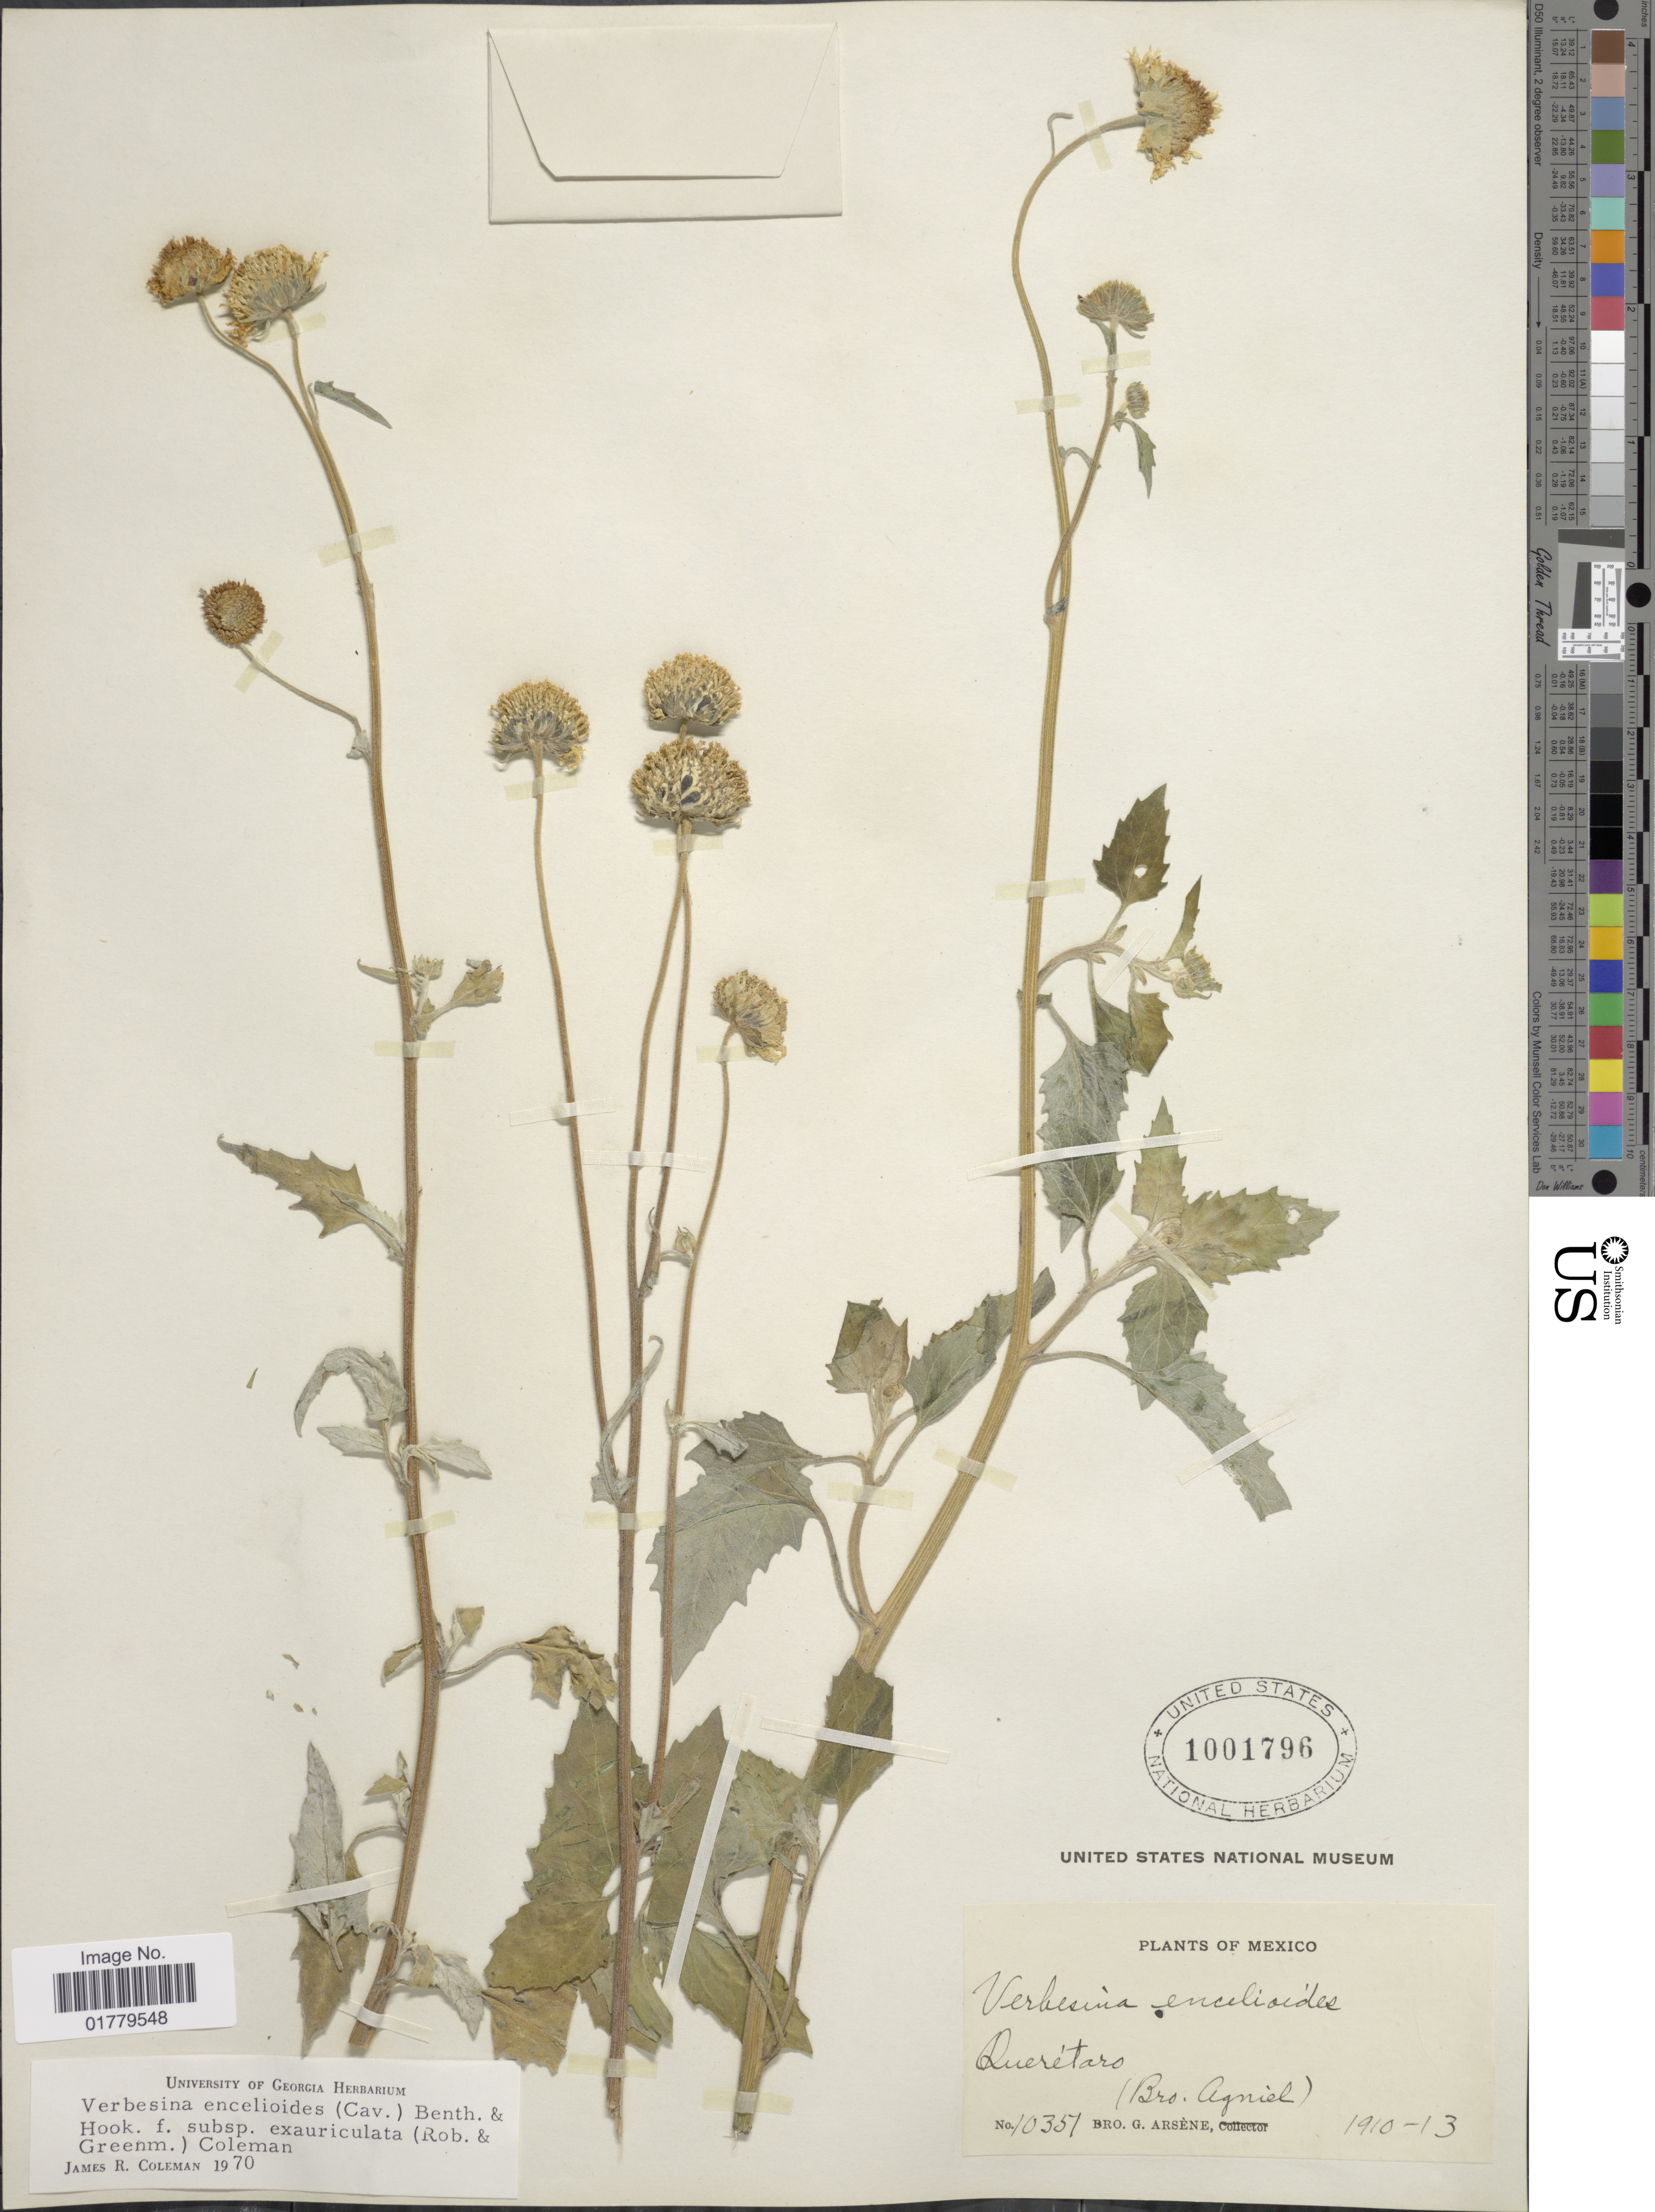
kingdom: Plantae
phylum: Tracheophyta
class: Magnoliopsida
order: Asterales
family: Asteraceae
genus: Verbesina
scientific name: Verbesina encelioides var. cana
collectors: Bro. Agniel & Bro. G. Arsène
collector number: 10351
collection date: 1910/1913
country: Mexico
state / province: Querétaro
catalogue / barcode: US 1001796